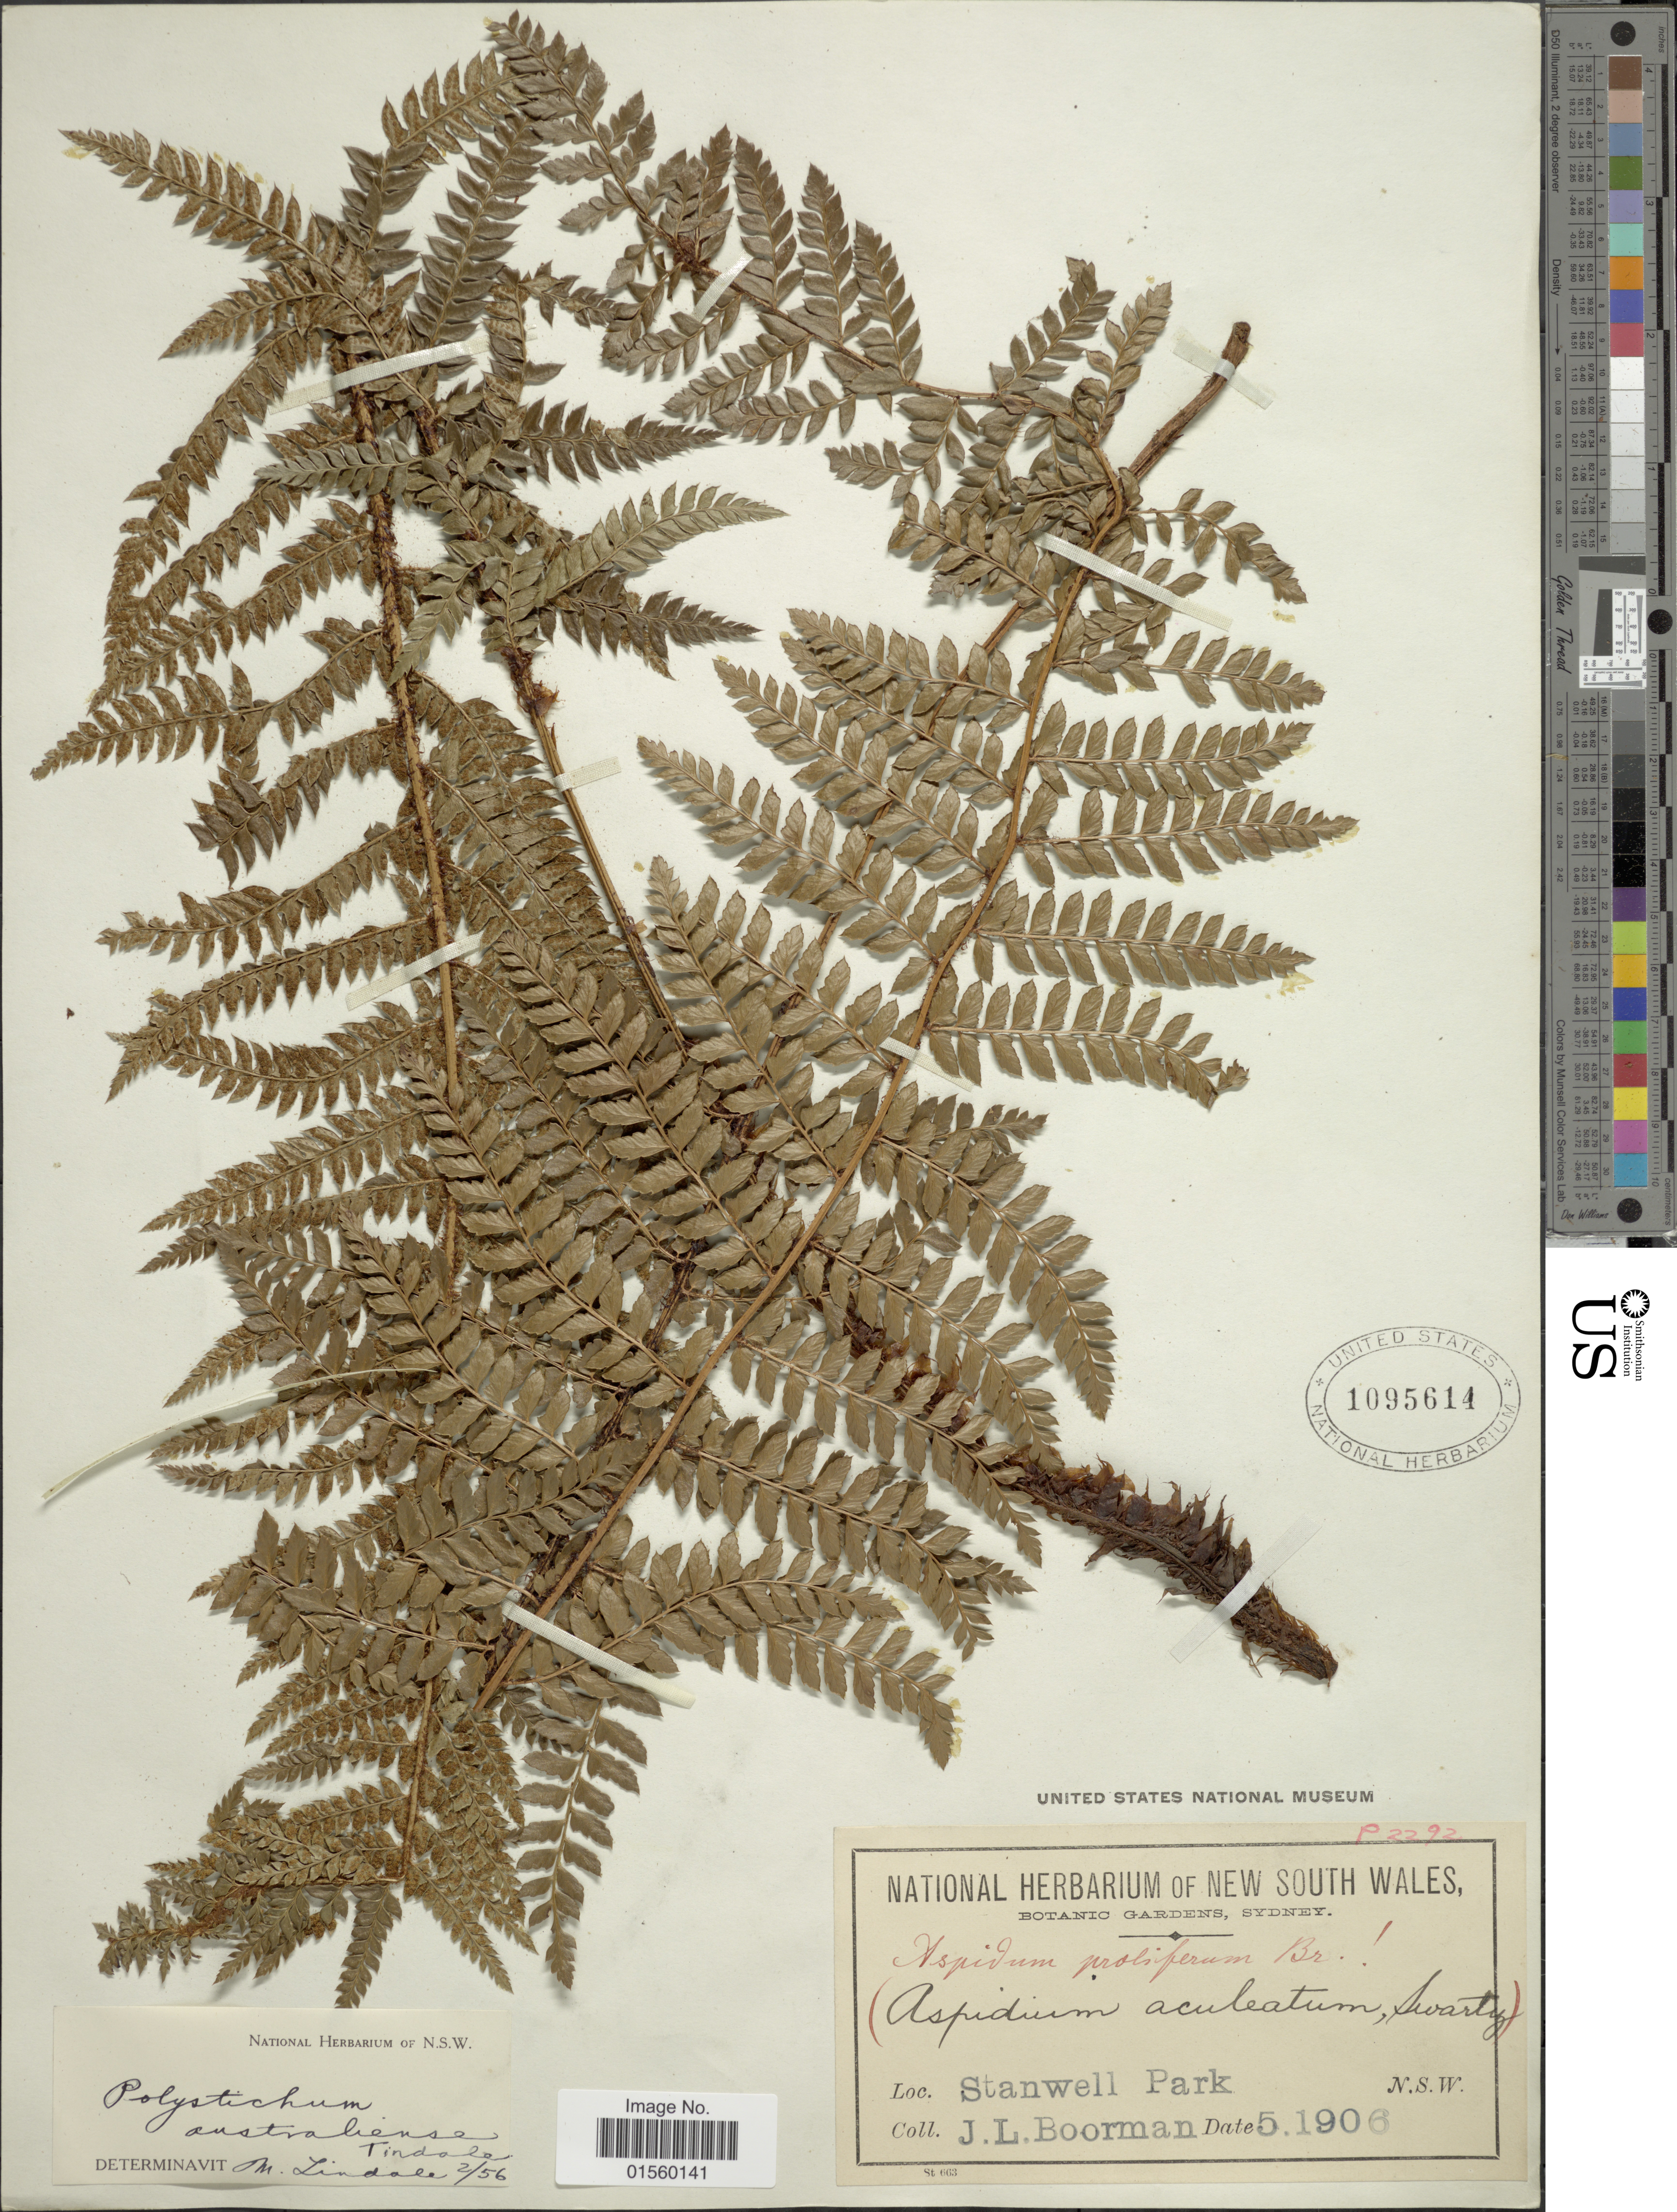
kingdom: Plantae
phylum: Tracheophyta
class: Polypodiopsida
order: Polypodiales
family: Dryopteridaceae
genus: Polystichum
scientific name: Polystichum australiense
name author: Tindale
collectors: J. Boorman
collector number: P2292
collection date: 1906-05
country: Australia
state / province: New South Wales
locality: Stanwell Park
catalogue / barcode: US 1095614